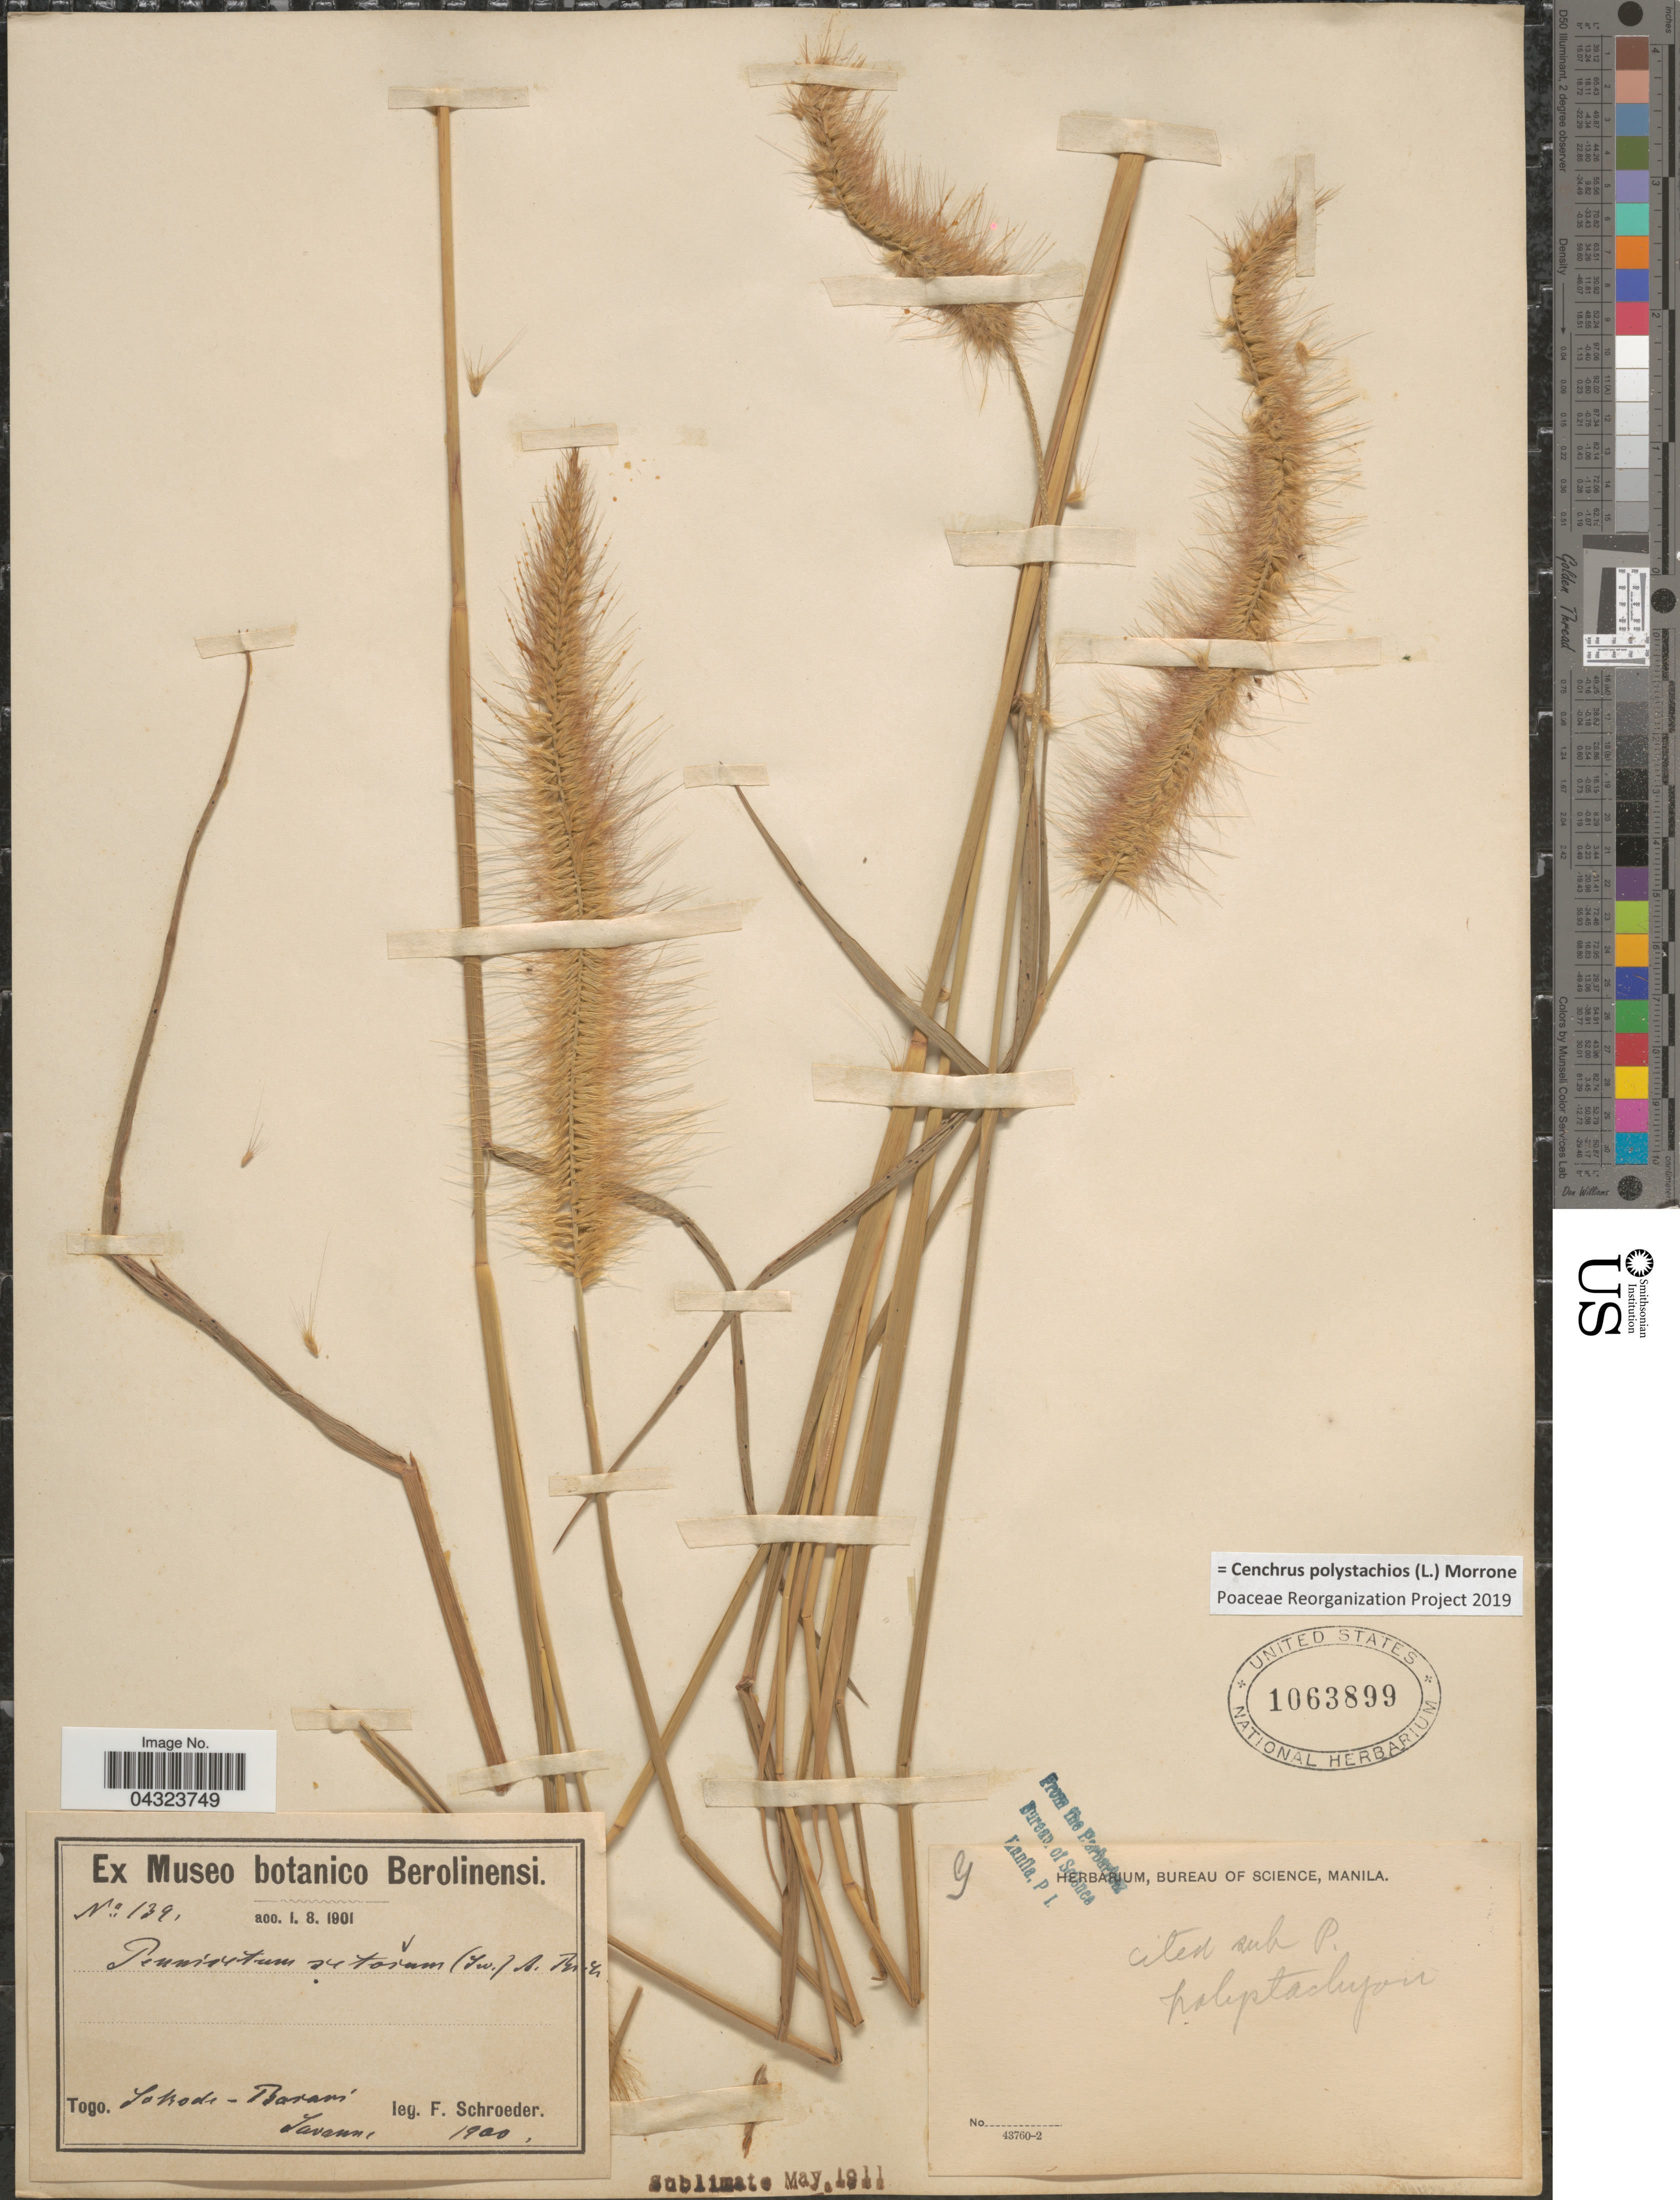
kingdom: Plantae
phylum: Tracheophyta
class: Liliopsida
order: Poales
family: Poaceae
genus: Cenchrus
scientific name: Cenchrus polystachios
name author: (L.) Morrone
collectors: F. Schroeder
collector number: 139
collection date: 1900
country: Togo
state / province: Savanes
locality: Sokodi - Barari. [interpreted]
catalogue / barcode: US 1063899